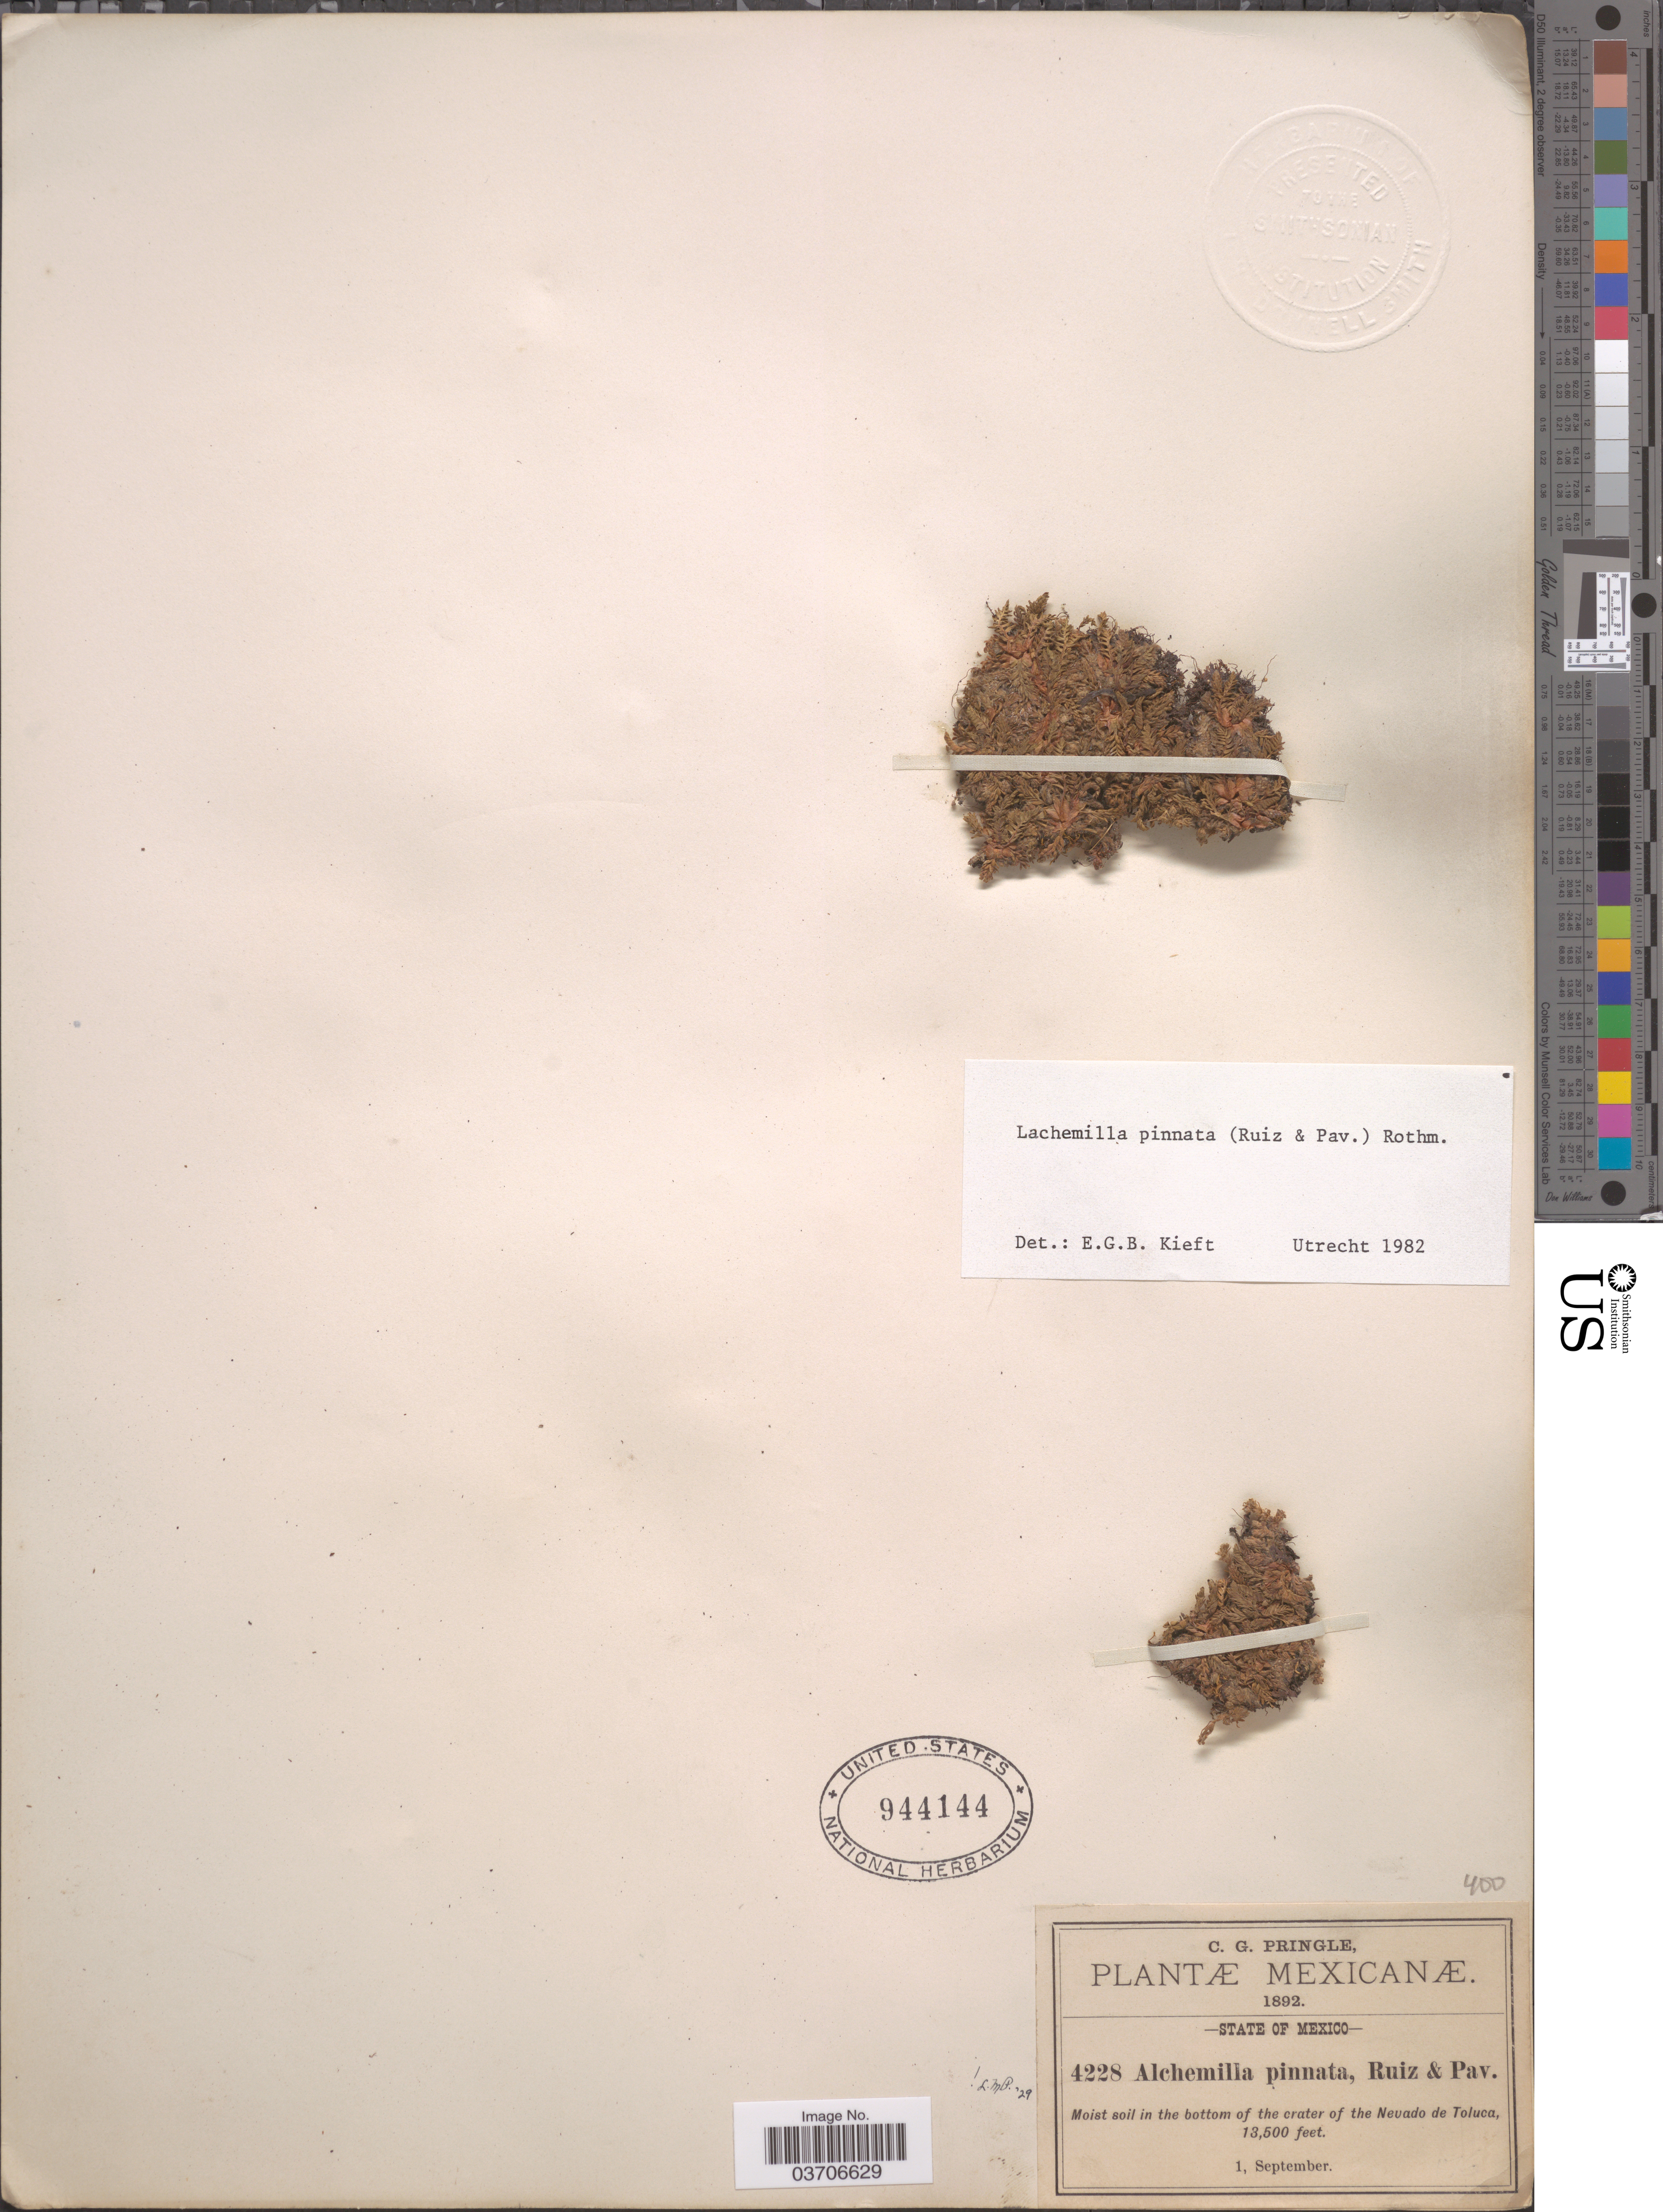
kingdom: Plantae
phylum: Tracheophyta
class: Magnoliopsida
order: Rosales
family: Rosaceae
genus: Lachemilla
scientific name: Lachemilla pinnata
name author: (Ruiz & Pav.) Rothm.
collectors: C. G. Pringle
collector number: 4228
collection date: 1892-09-01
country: Mexico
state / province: México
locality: Moist soil in the bottom of the crater of the Nevado of Toluca.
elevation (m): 4115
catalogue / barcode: US 944144